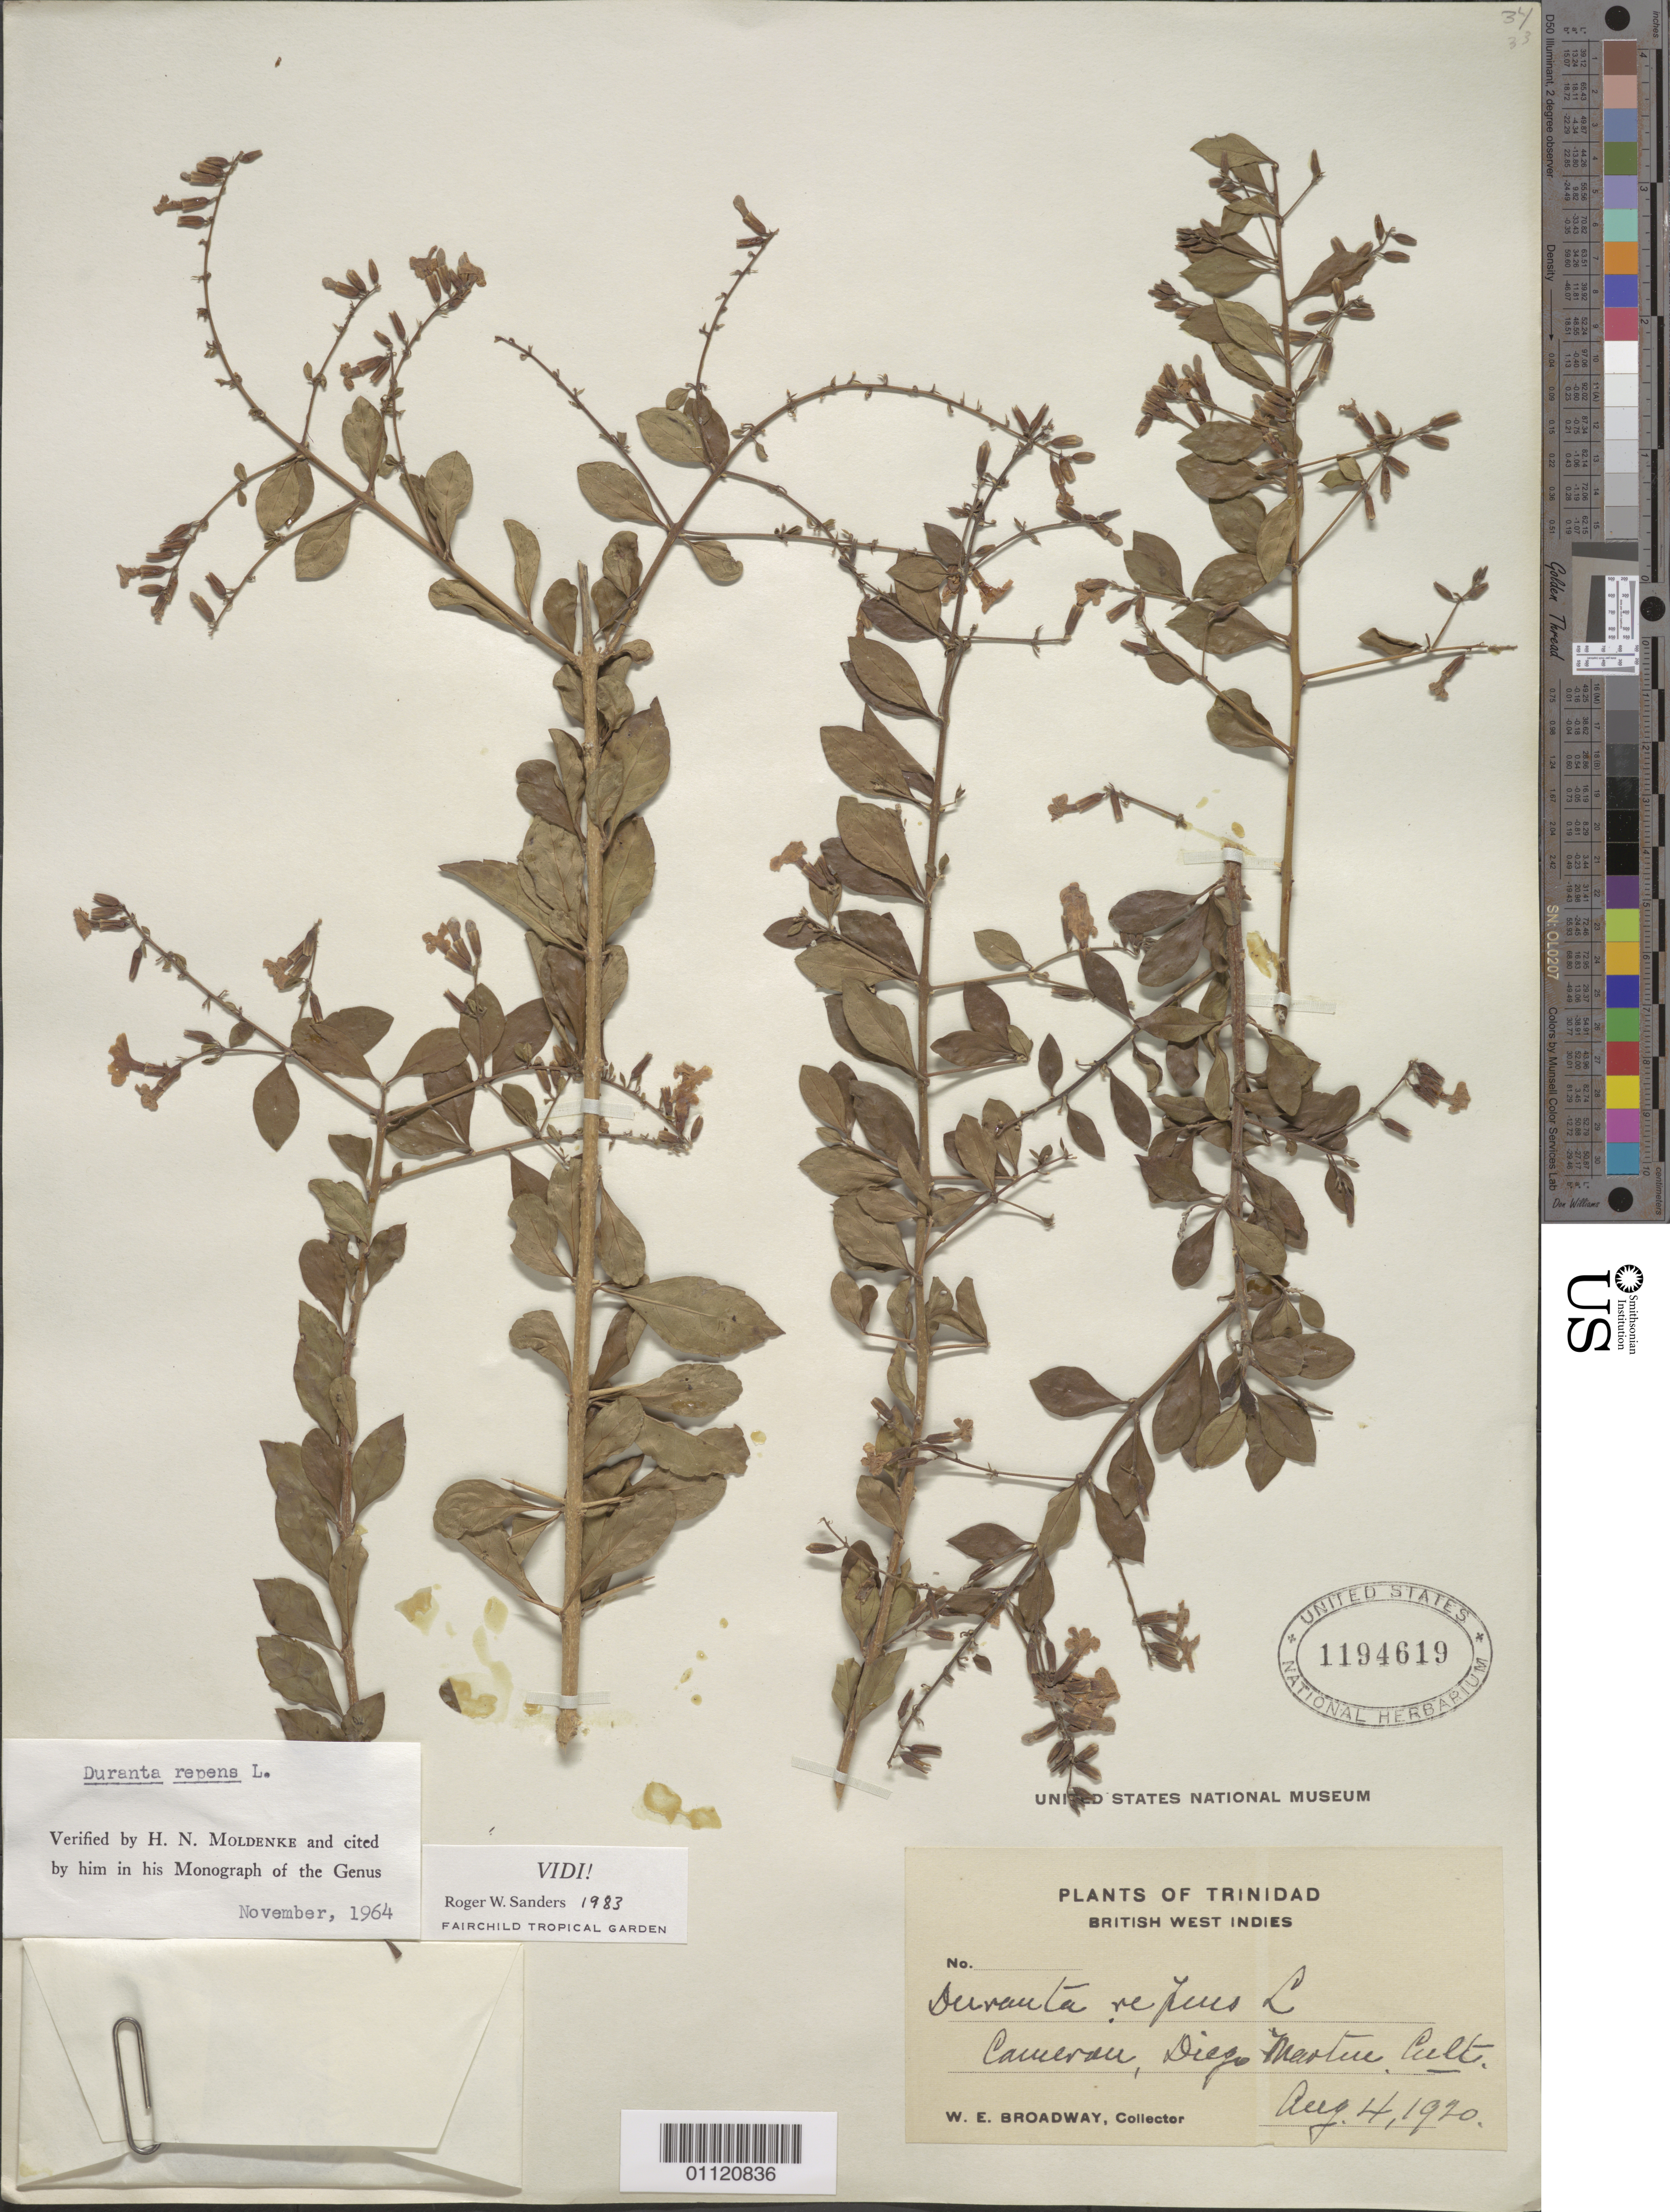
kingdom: Plantae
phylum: Tracheophyta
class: Magnoliopsida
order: Lamiales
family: Verbenaceae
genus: Duranta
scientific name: Duranta repens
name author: L.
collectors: W. E. Broadway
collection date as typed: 04 Aug 1920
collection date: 1920-08-04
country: Trinidad and Tobago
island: Trinidad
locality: Cameron, Diego Martin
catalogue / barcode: US 1194619